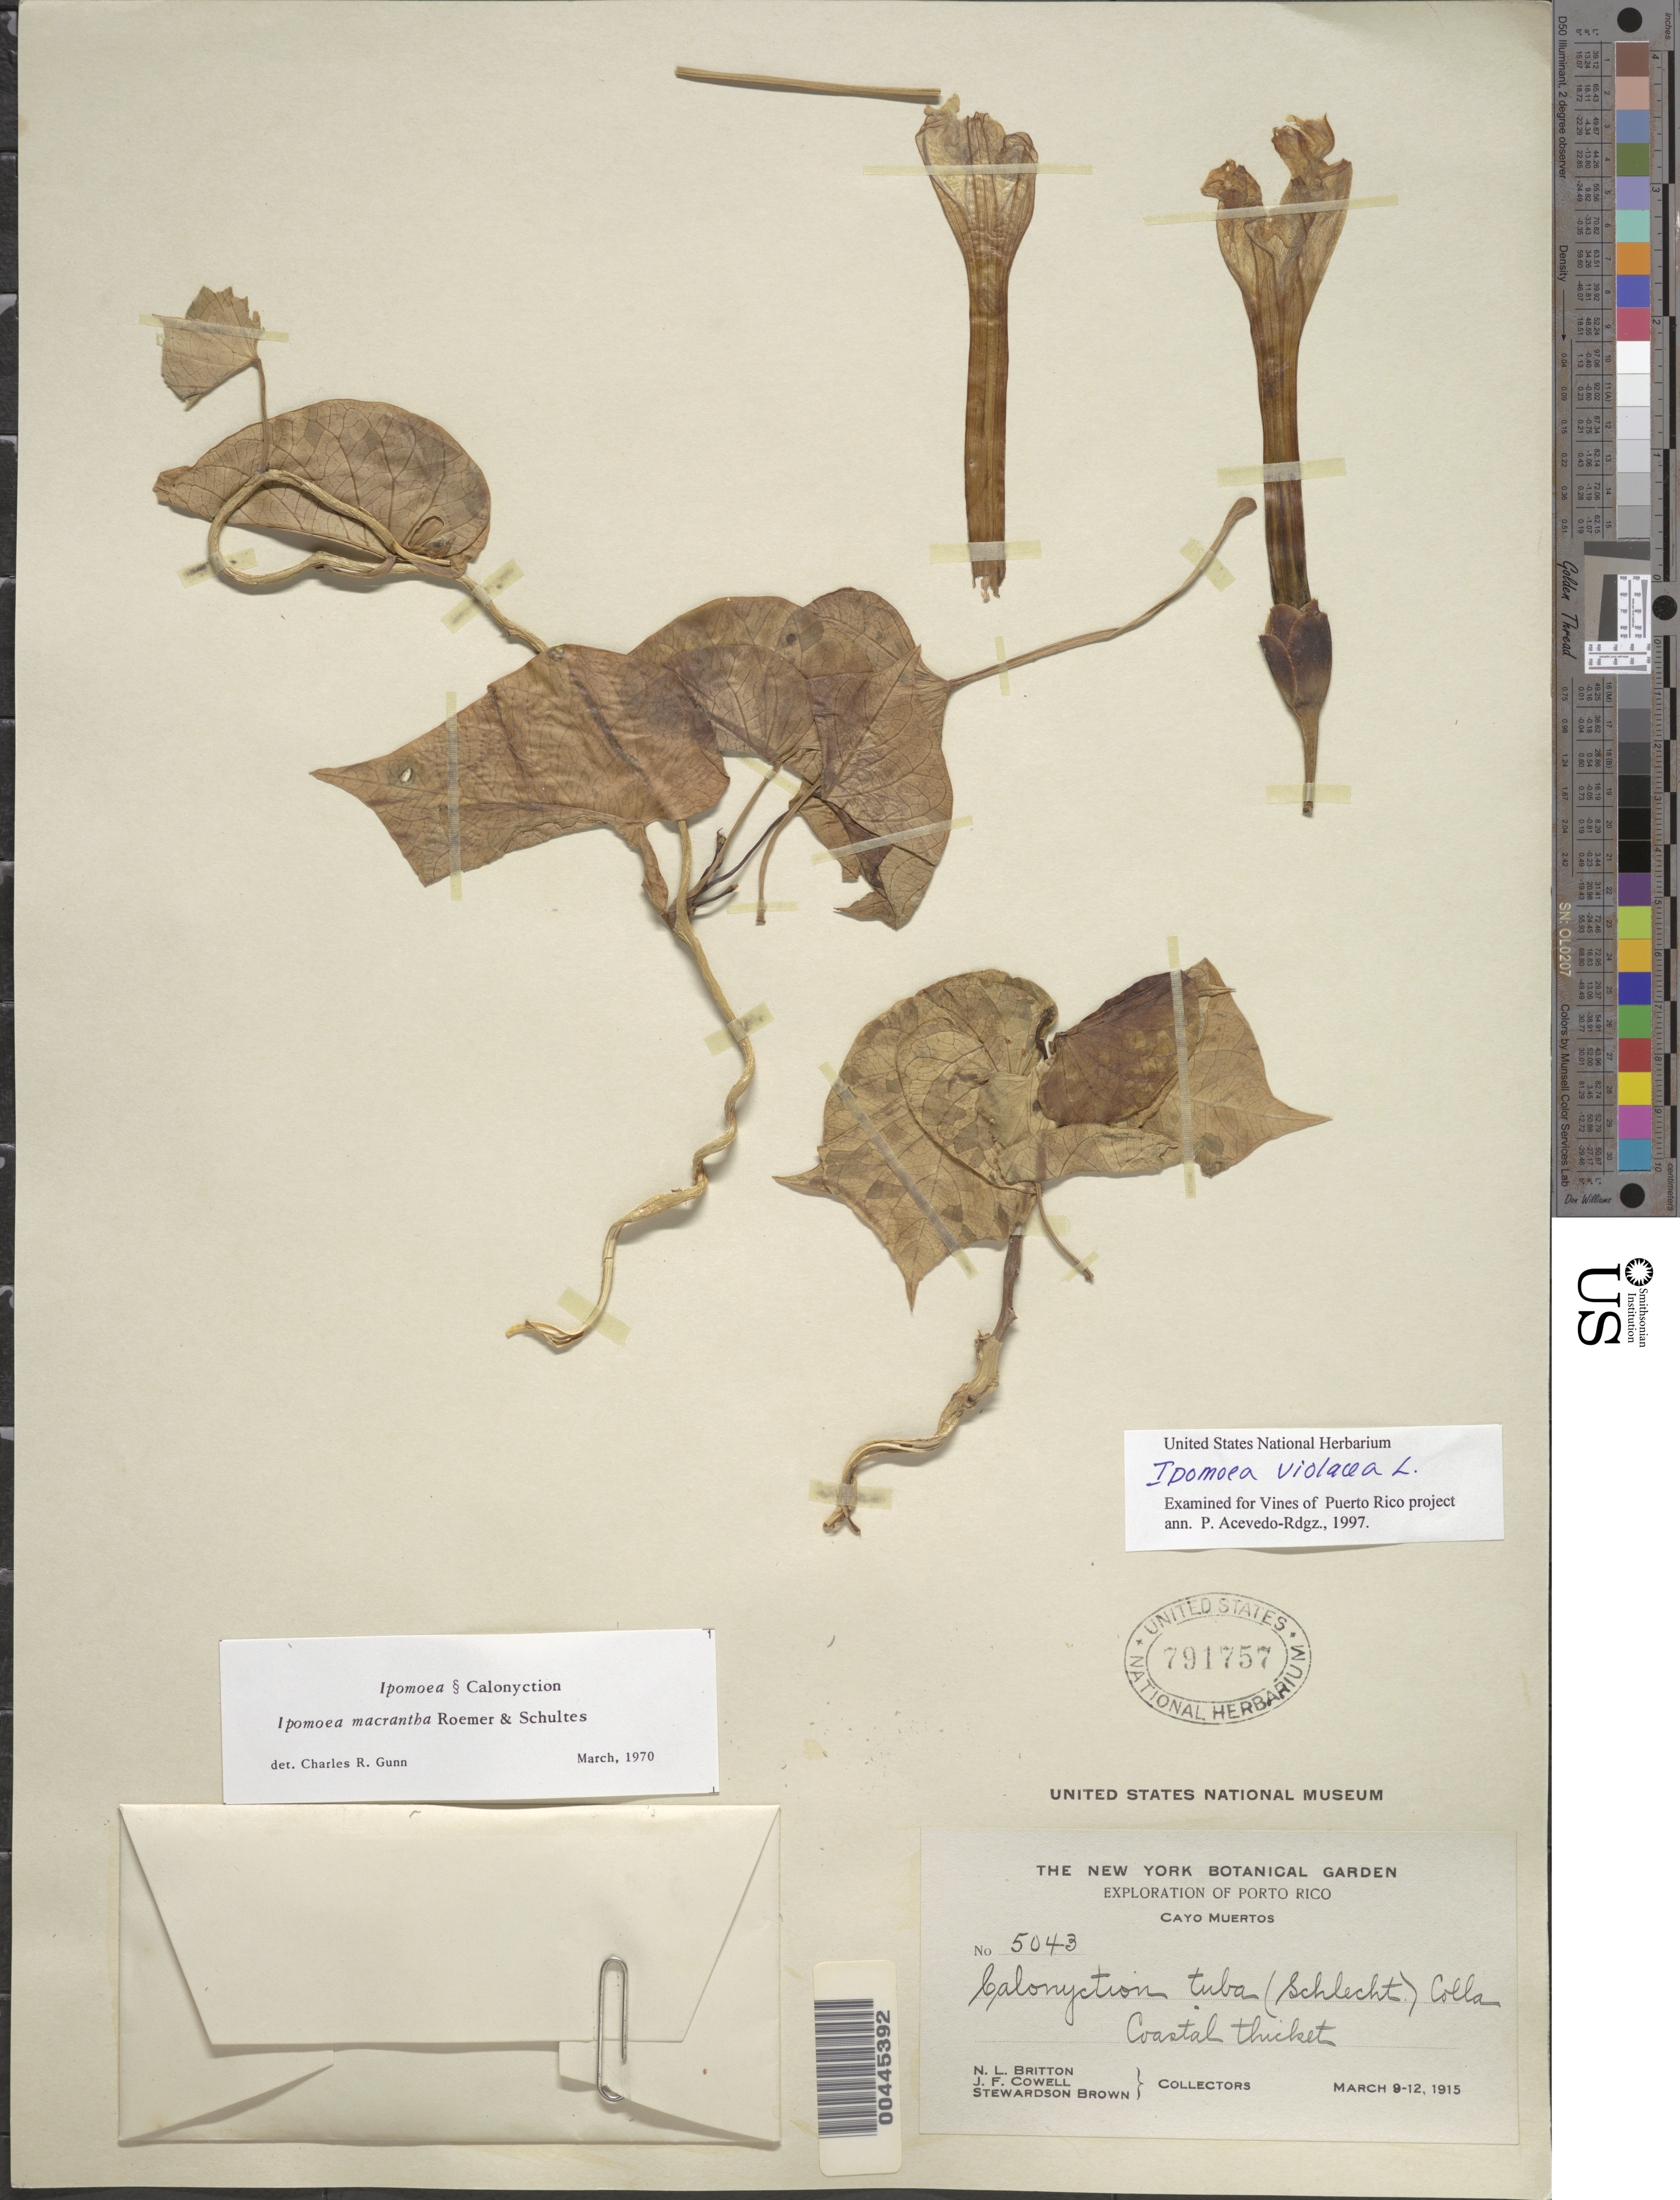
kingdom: Plantae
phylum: Tracheophyta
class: Magnoliopsida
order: Solanales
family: Convolvulaceae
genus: Ipomoea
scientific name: Ipomoea macrantha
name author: Roem. & Schult.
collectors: Britton, --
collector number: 5043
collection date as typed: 09 Mar 1915 to 12 Mar 1915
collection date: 1915-03-09/1915-03-12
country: Puerto Rico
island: Greater Antilles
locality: Cayo Muertos. Coastal thicket.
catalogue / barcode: US 791757